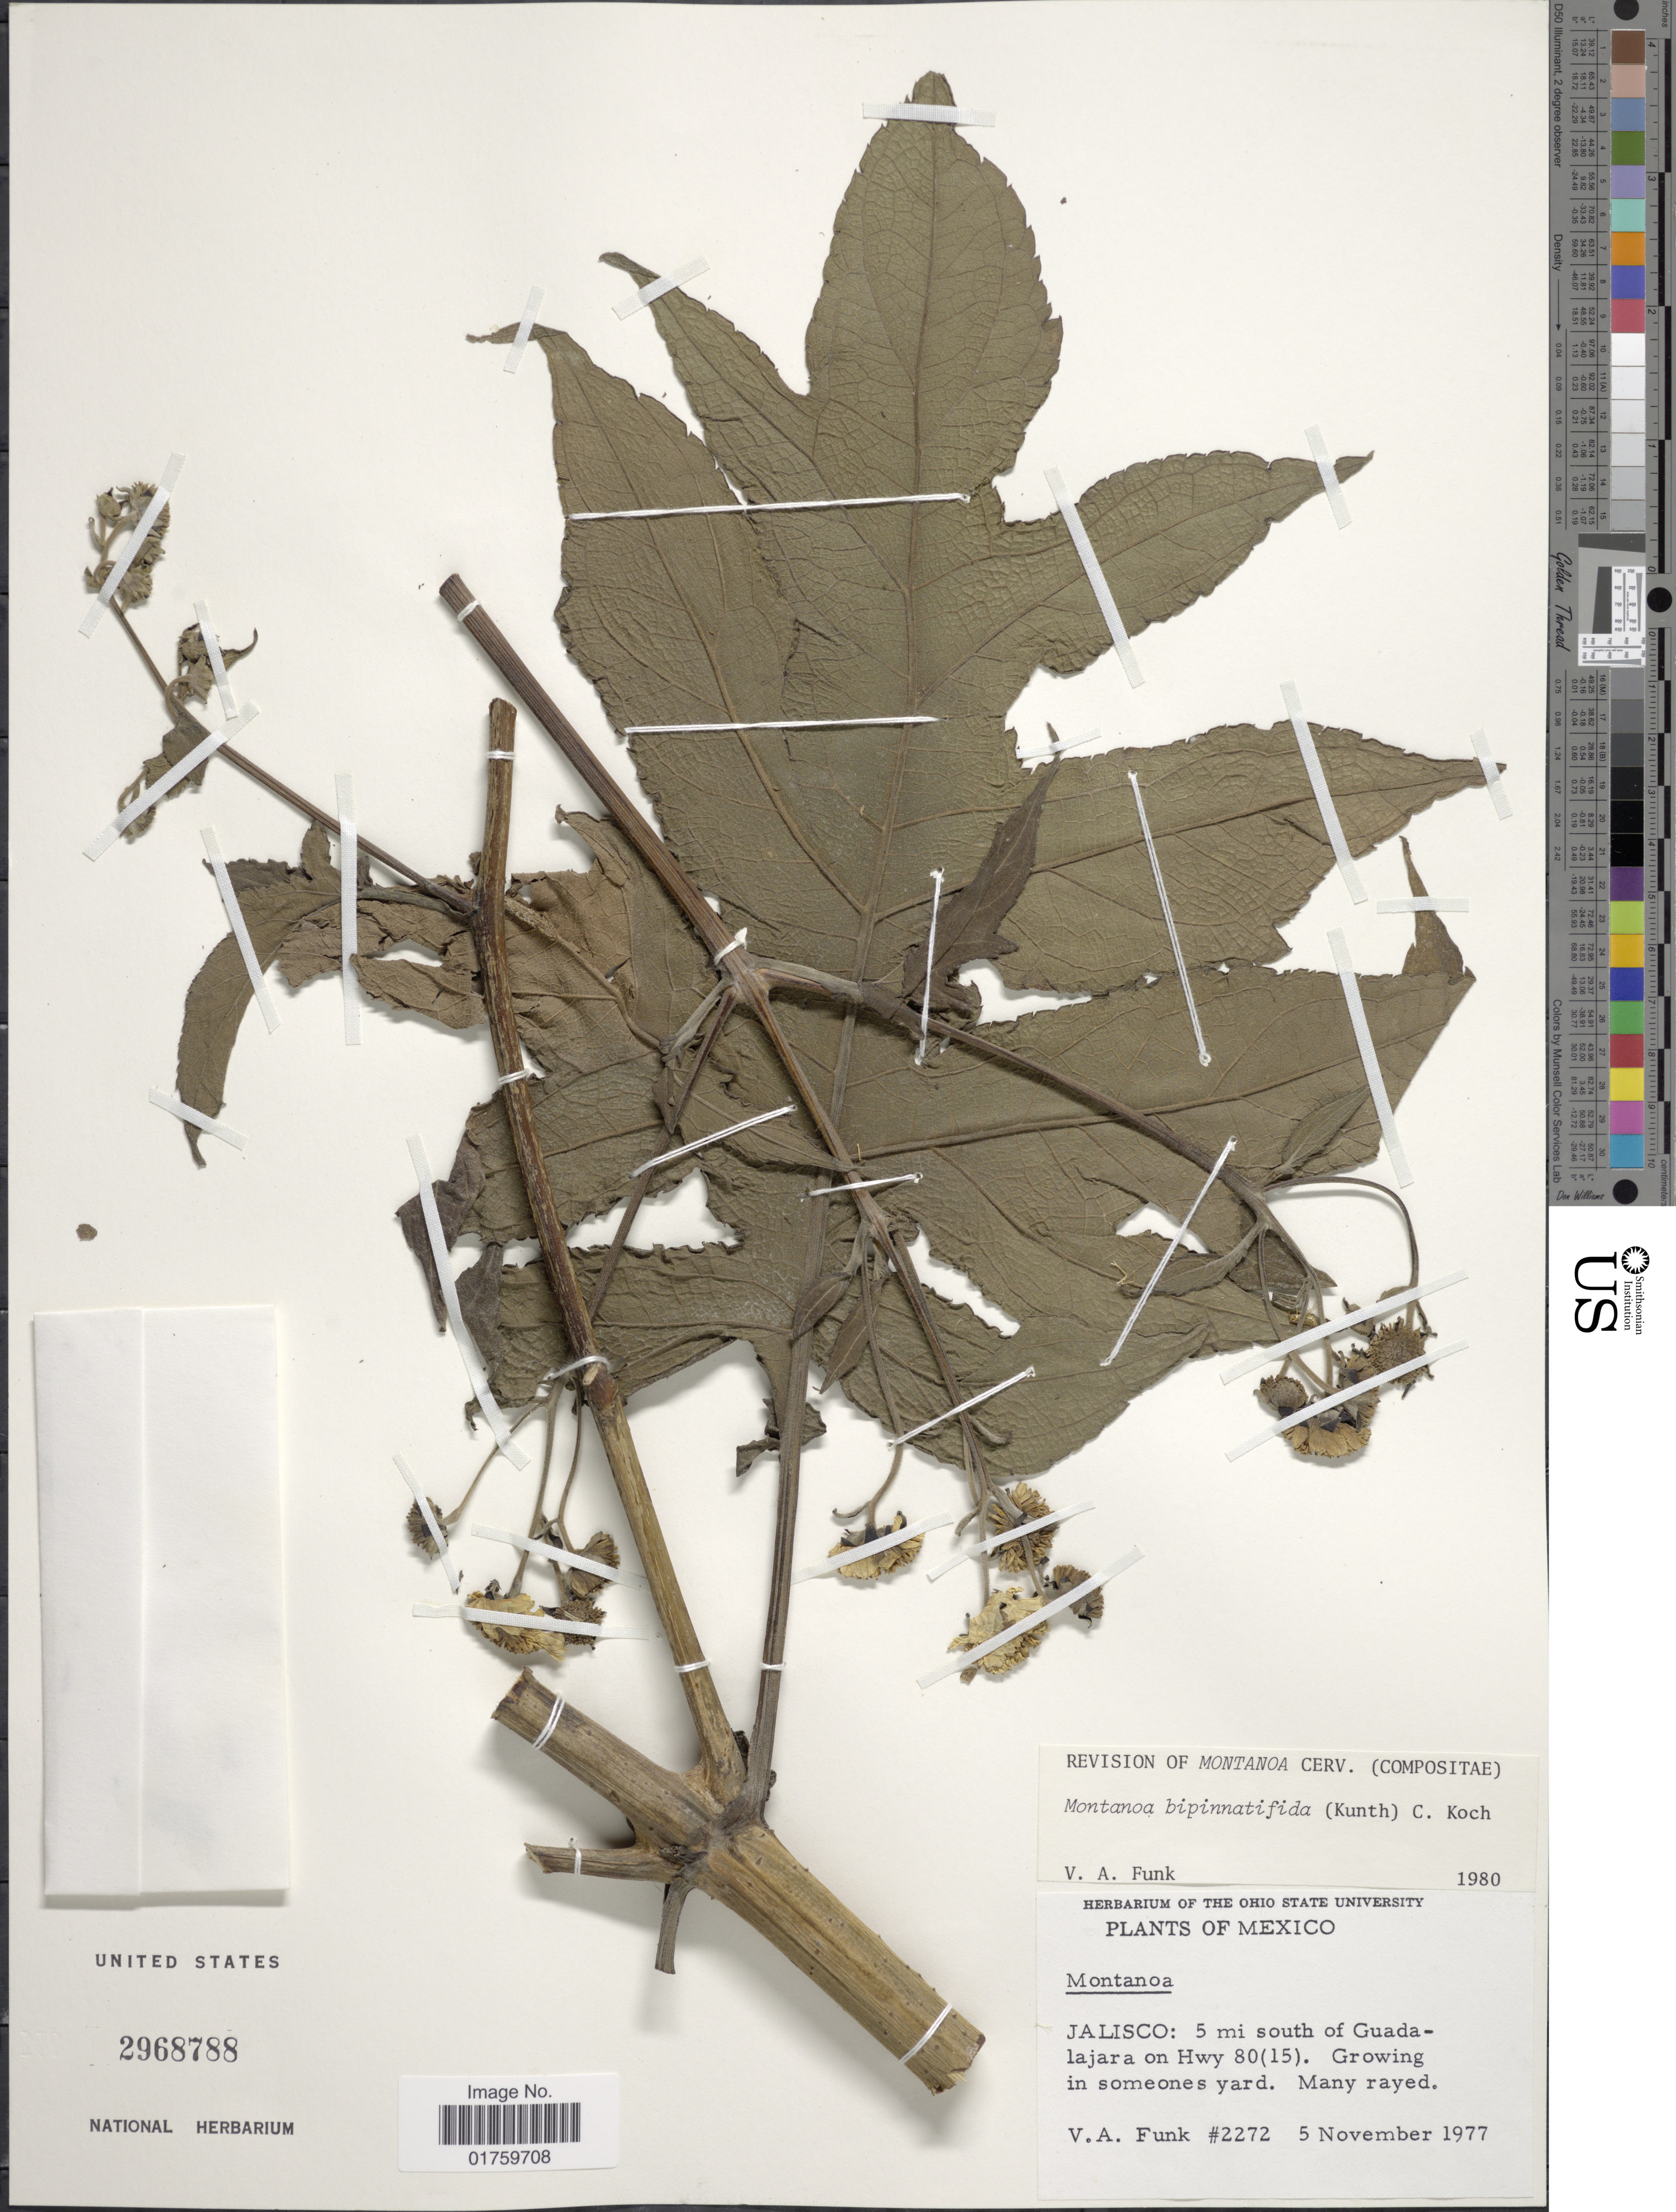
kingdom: Plantae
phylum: Tracheophyta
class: Magnoliopsida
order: Asterales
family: Asteraceae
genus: Montanoa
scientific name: Montanoa bipinnatifida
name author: (Kunth) C. Koch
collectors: V. Funk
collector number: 2272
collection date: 1977-11-05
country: Mexico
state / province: Jalisco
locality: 5 mi south of Guadalajara on Hwy 80 (15), growing in someones yard.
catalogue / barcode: US 2968788